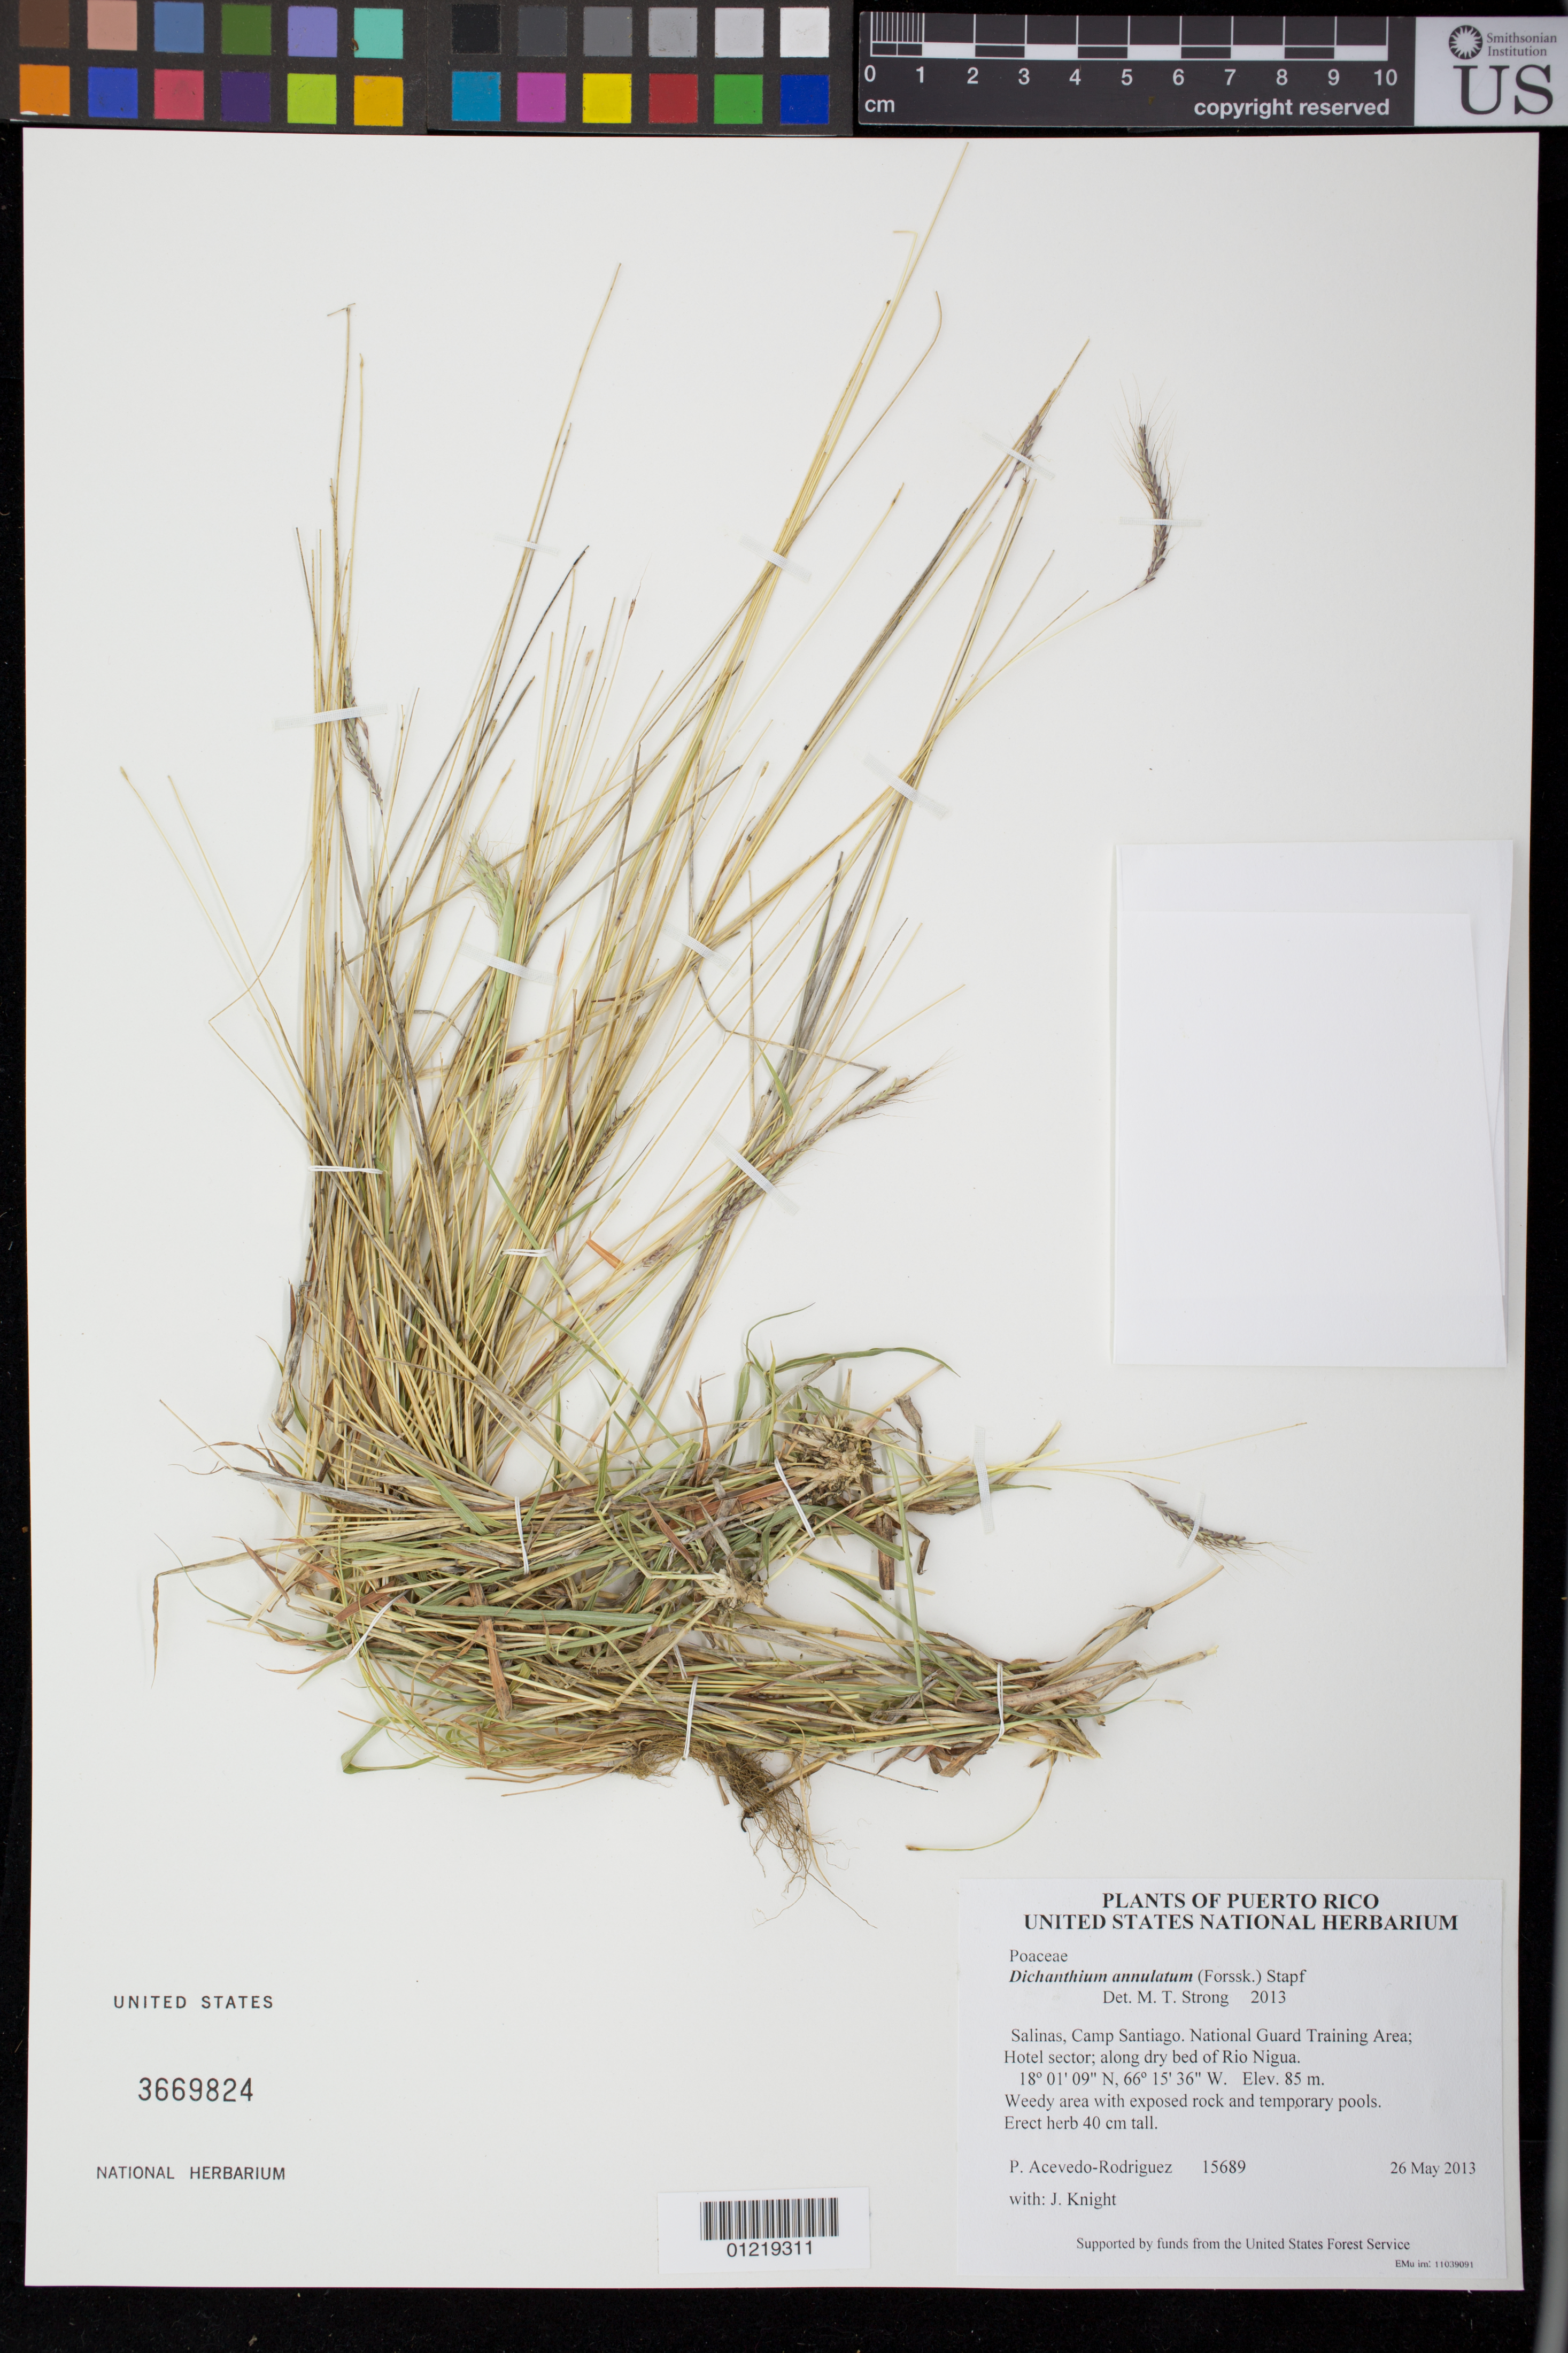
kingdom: Plantae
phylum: Tracheophyta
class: Liliopsida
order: Poales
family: Poaceae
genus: Dichanthium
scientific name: Dichanthium annulatum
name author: (Forssk.) Stapf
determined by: Strong, M. T., (US), Smithsonian Institution - National Museum of Natural History (UNITED STATES)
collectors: P. Acevedo-Rodr. & J. Knight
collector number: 15689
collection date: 2013-05-26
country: Puerto Rico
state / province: Salinas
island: Puerto Rico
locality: Camp Santiago. National Guard Training Area; Hotel sector; along dry bed of Rio Nigua.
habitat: Weedy area with exposed rock and temporary pools.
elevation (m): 85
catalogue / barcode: US 3669824